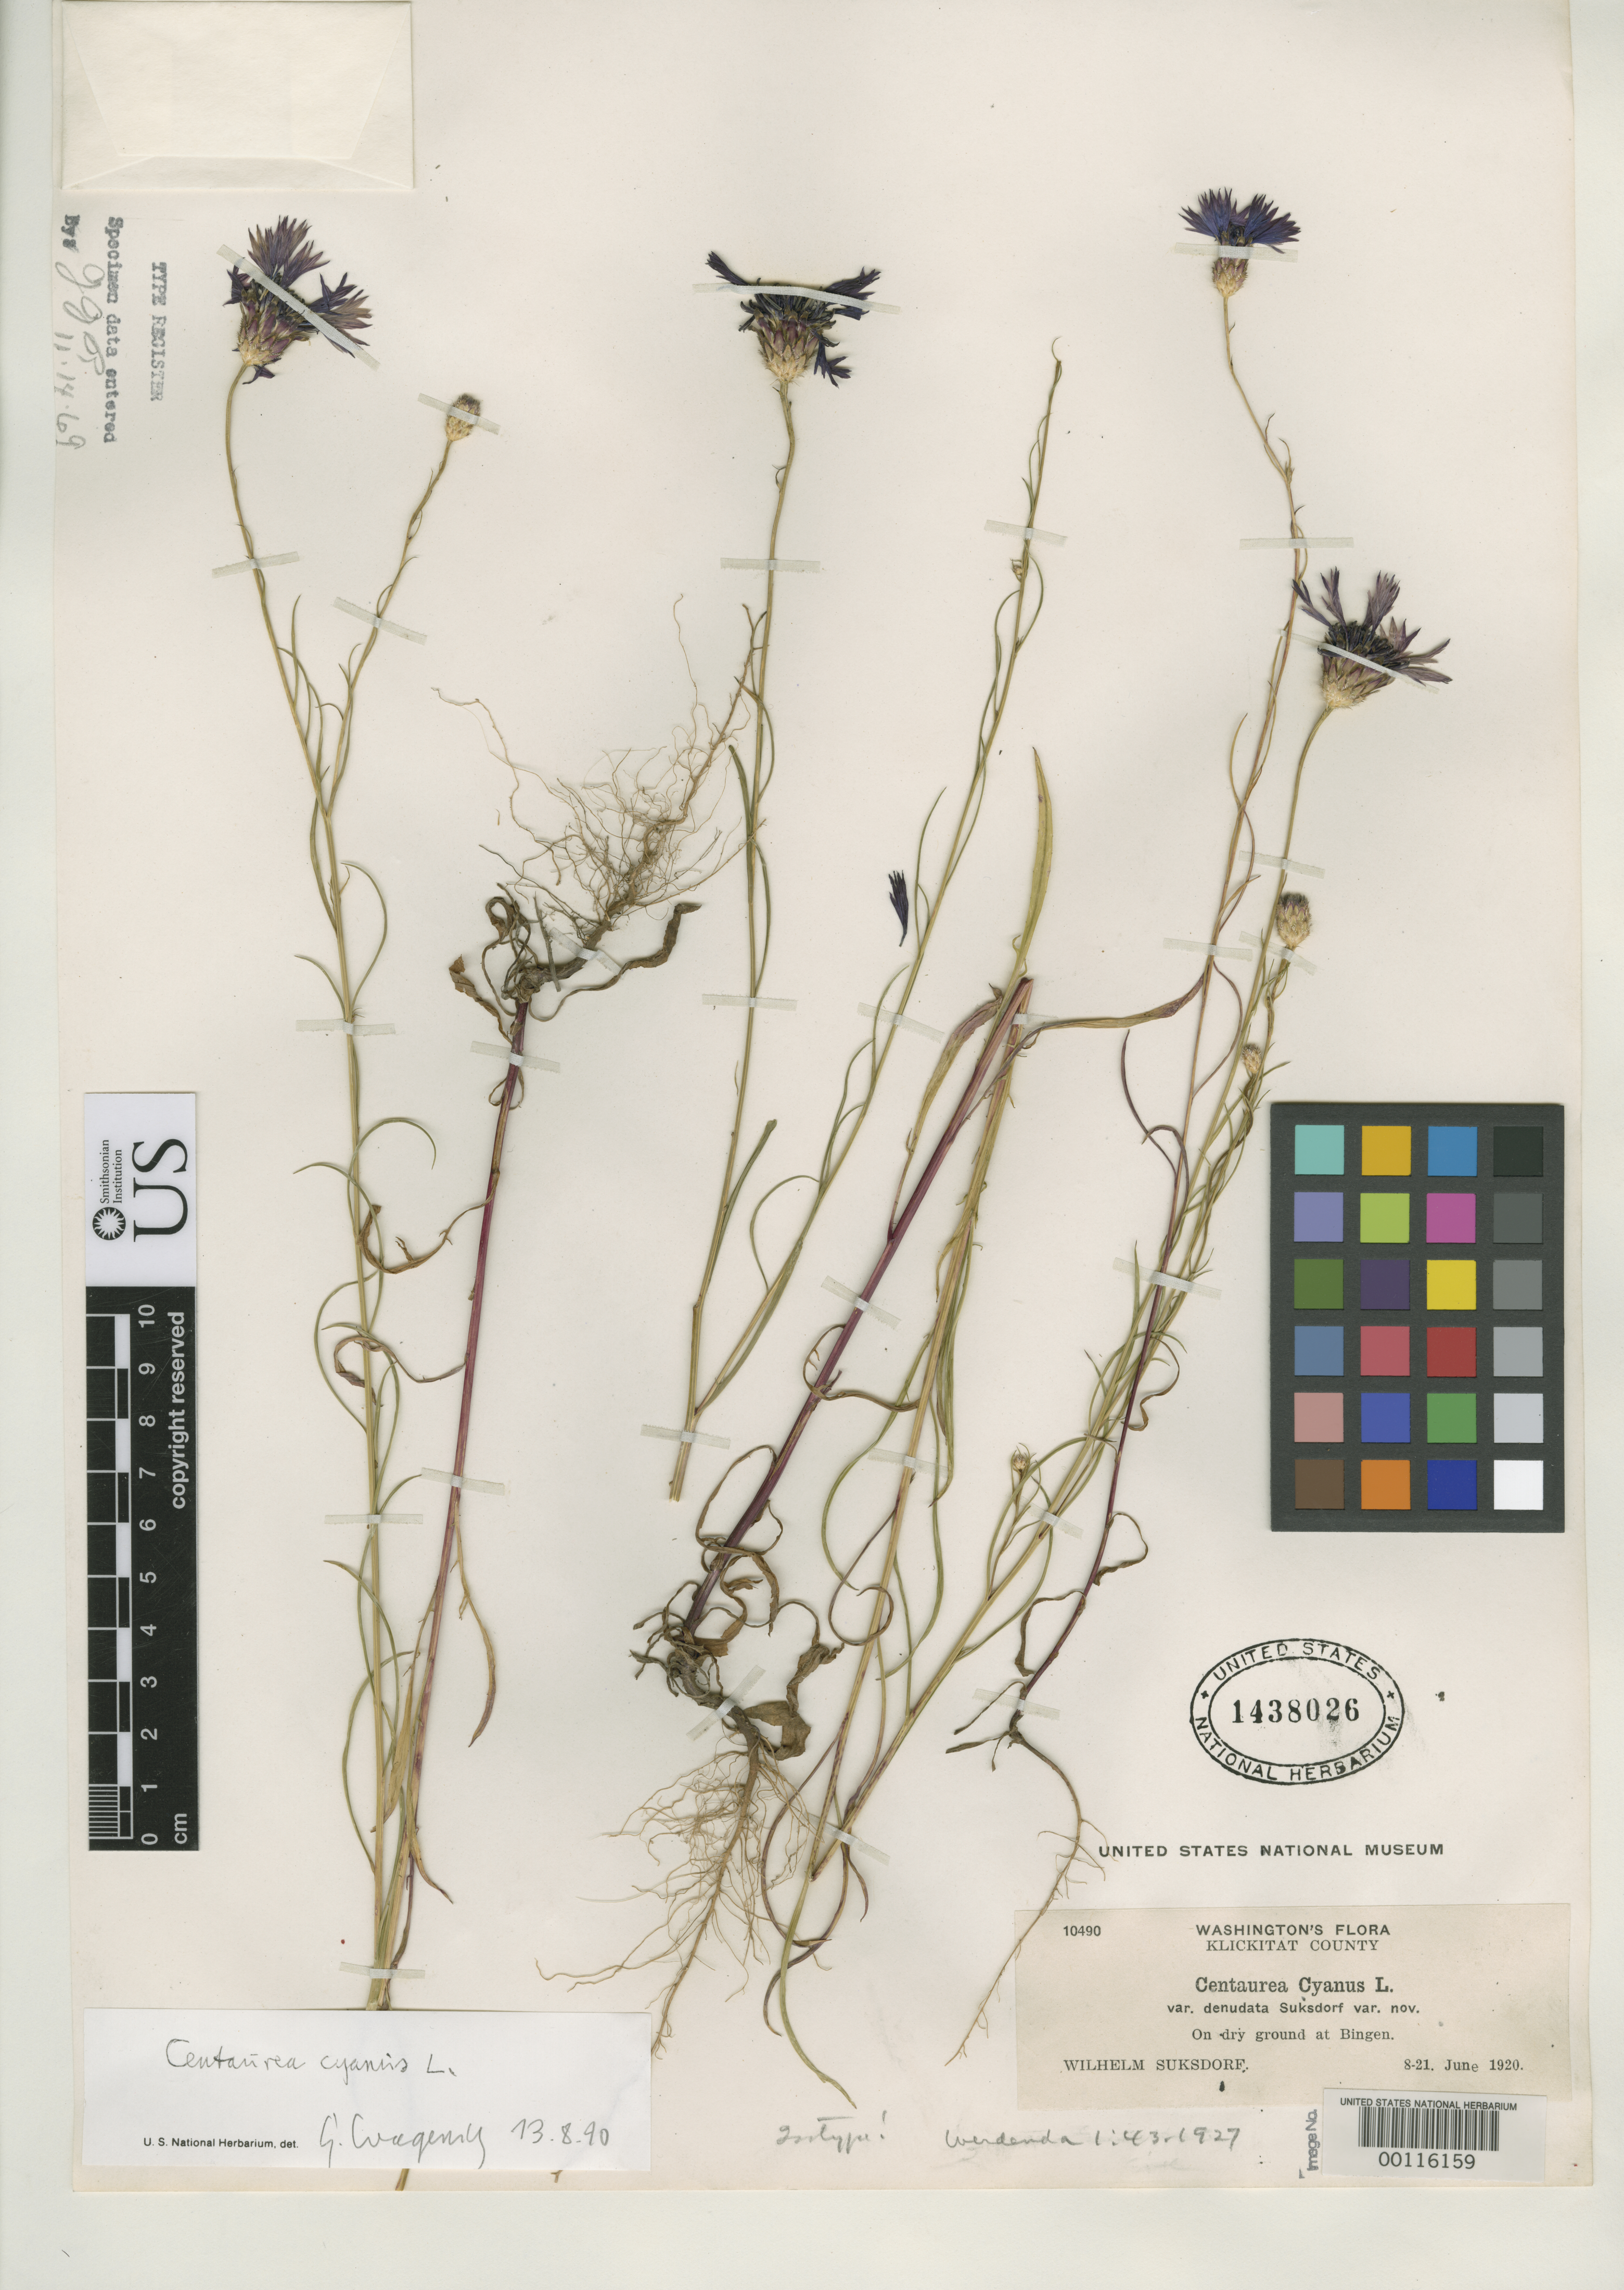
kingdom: Plantae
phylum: Tracheophyta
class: Magnoliopsida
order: Asterales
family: Asteraceae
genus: Centaurea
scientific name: Centaurea cyanus var. denudata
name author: Suksd.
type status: Isotype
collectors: W. N. Suksdorf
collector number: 10490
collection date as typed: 08 Jun 1920 to 21 Jun 1920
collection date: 1920-06-08/1920-06-21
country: United States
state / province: Washington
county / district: Klickitat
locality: Bingen.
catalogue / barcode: US 1438026